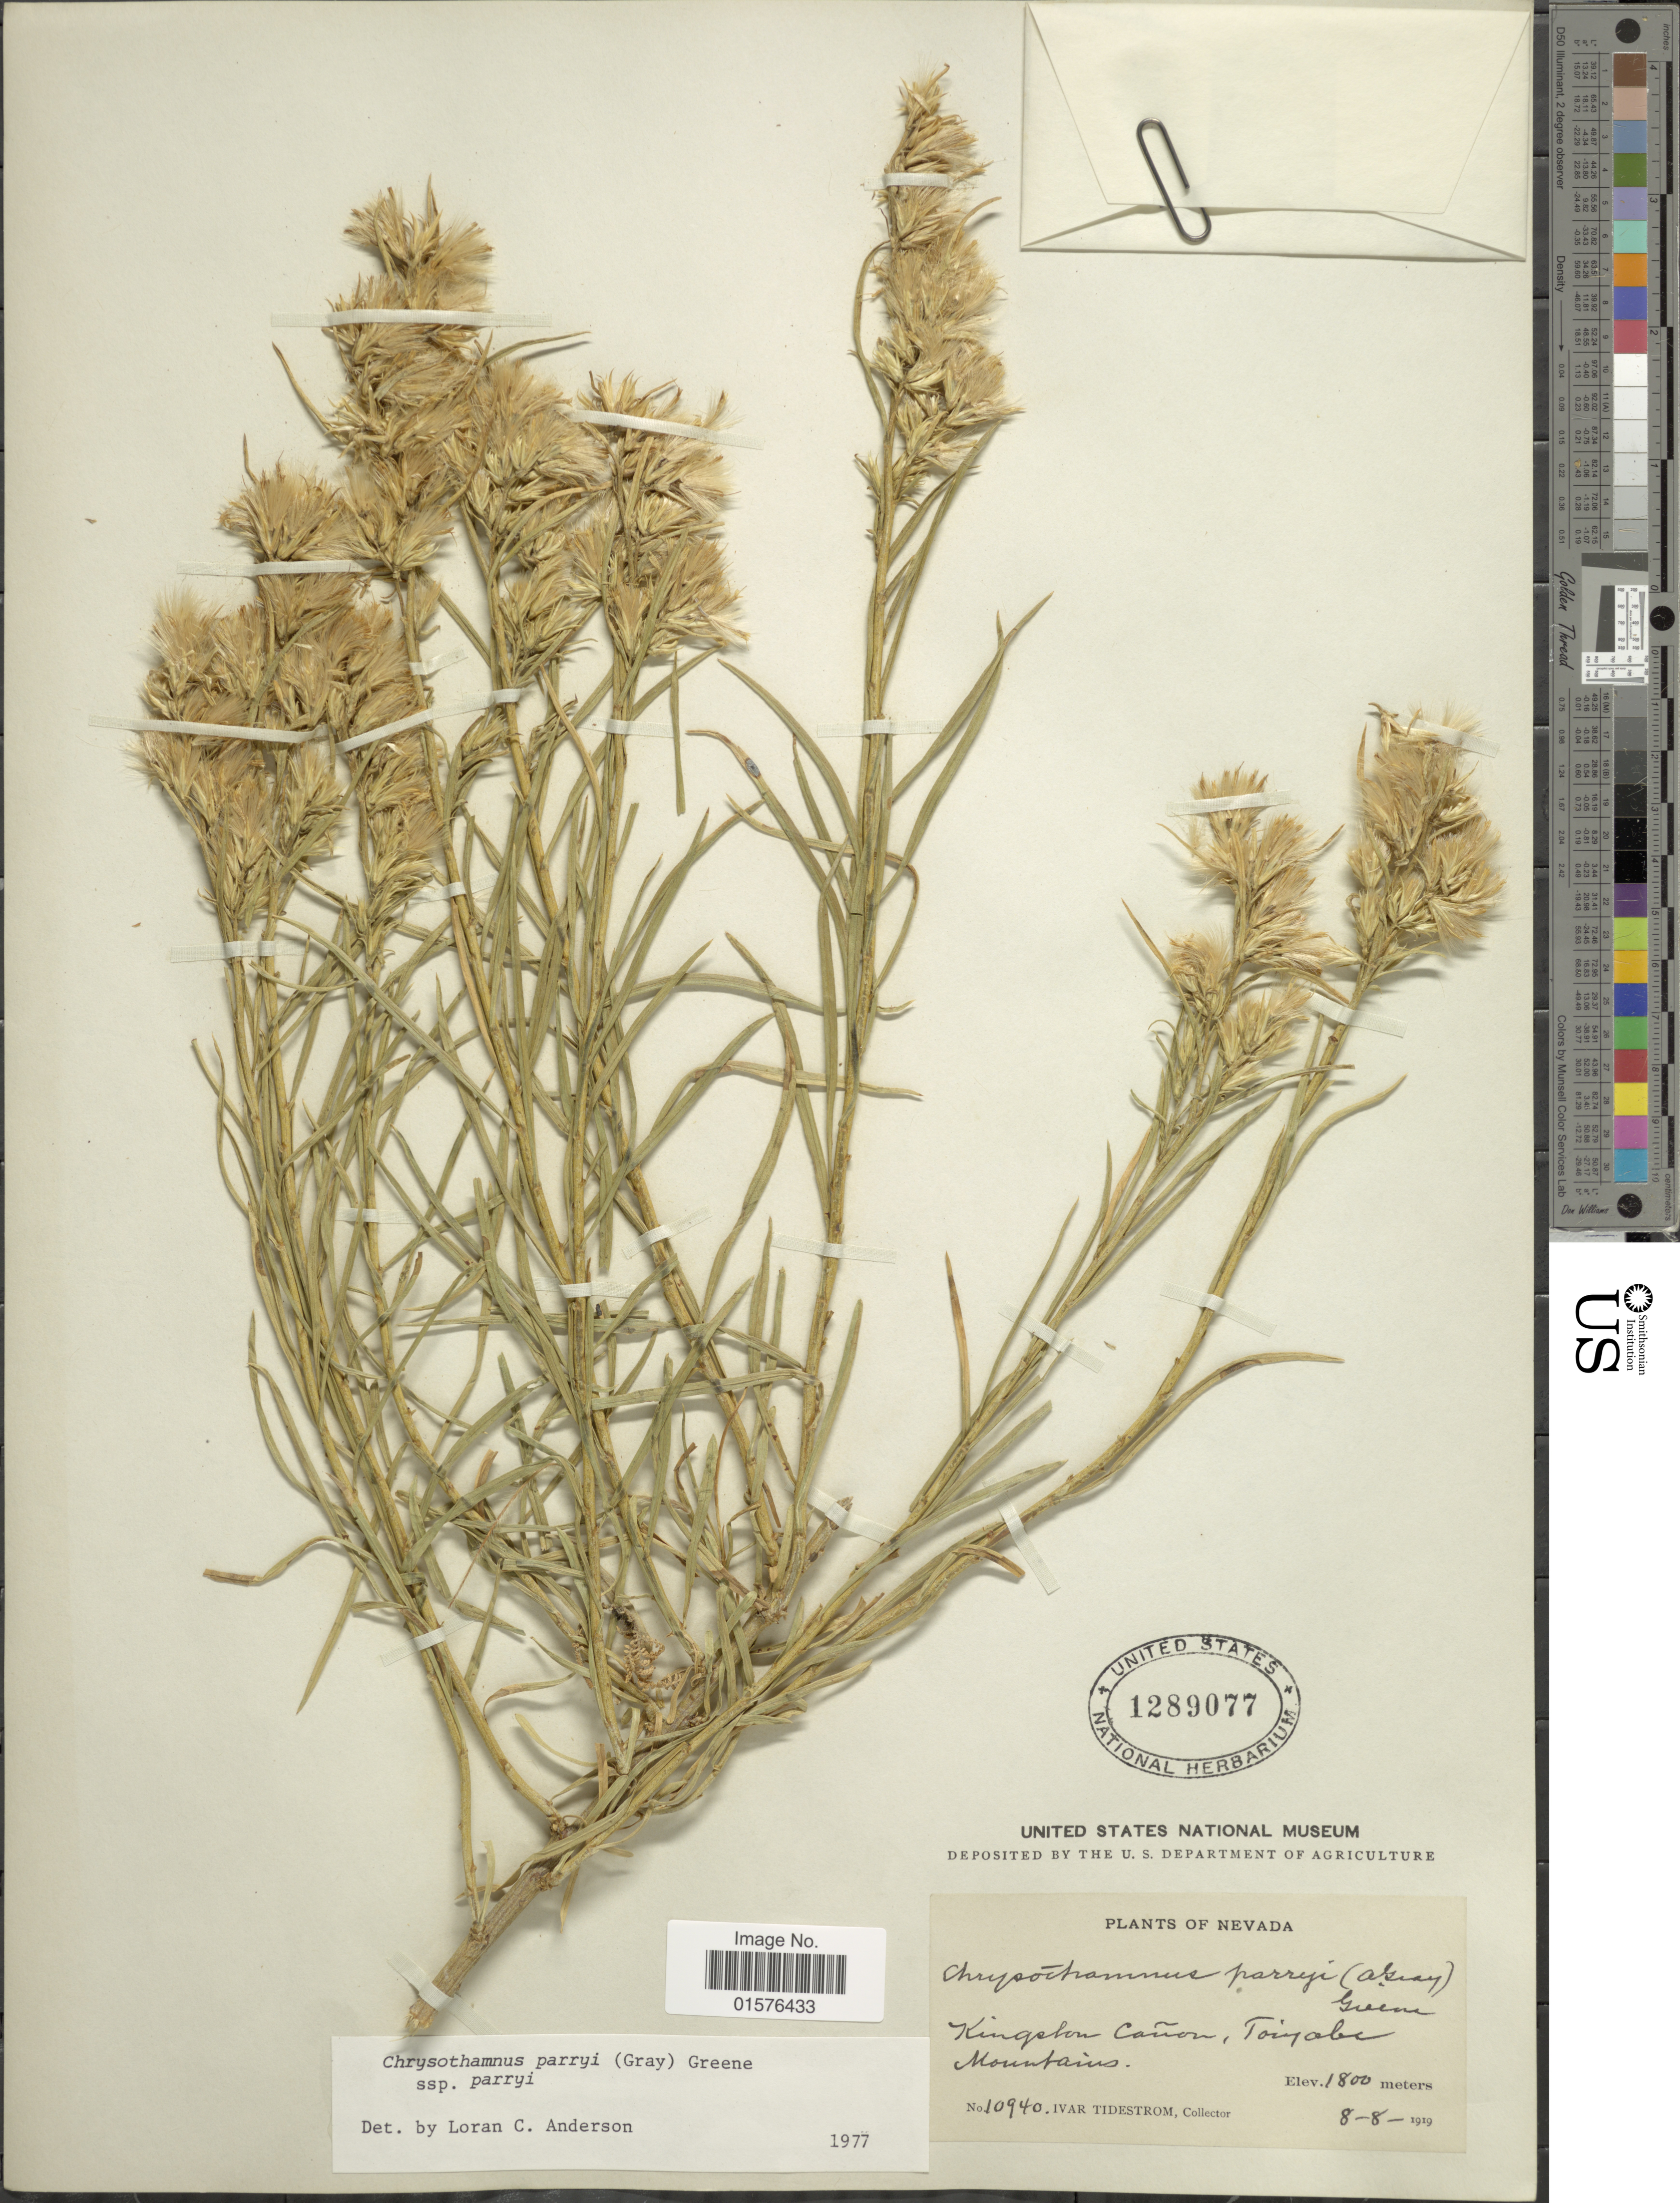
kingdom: Plantae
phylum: Tracheophyta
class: Magnoliopsida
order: Asterales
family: Asteraceae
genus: Ericameria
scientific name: Ericameria parryi var. parryi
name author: (A. Gray) G.L. Nesom & G.I. Baird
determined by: Urbatsch, Lowell E., Curator (LSU), Louisiana State University (UNITED STATES)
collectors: I. F. Tidestrom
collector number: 10940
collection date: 1919-08-08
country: United States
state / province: Nevada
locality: Kingston Cañon, Tnyba Mountains.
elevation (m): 1800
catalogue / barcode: US 1289077